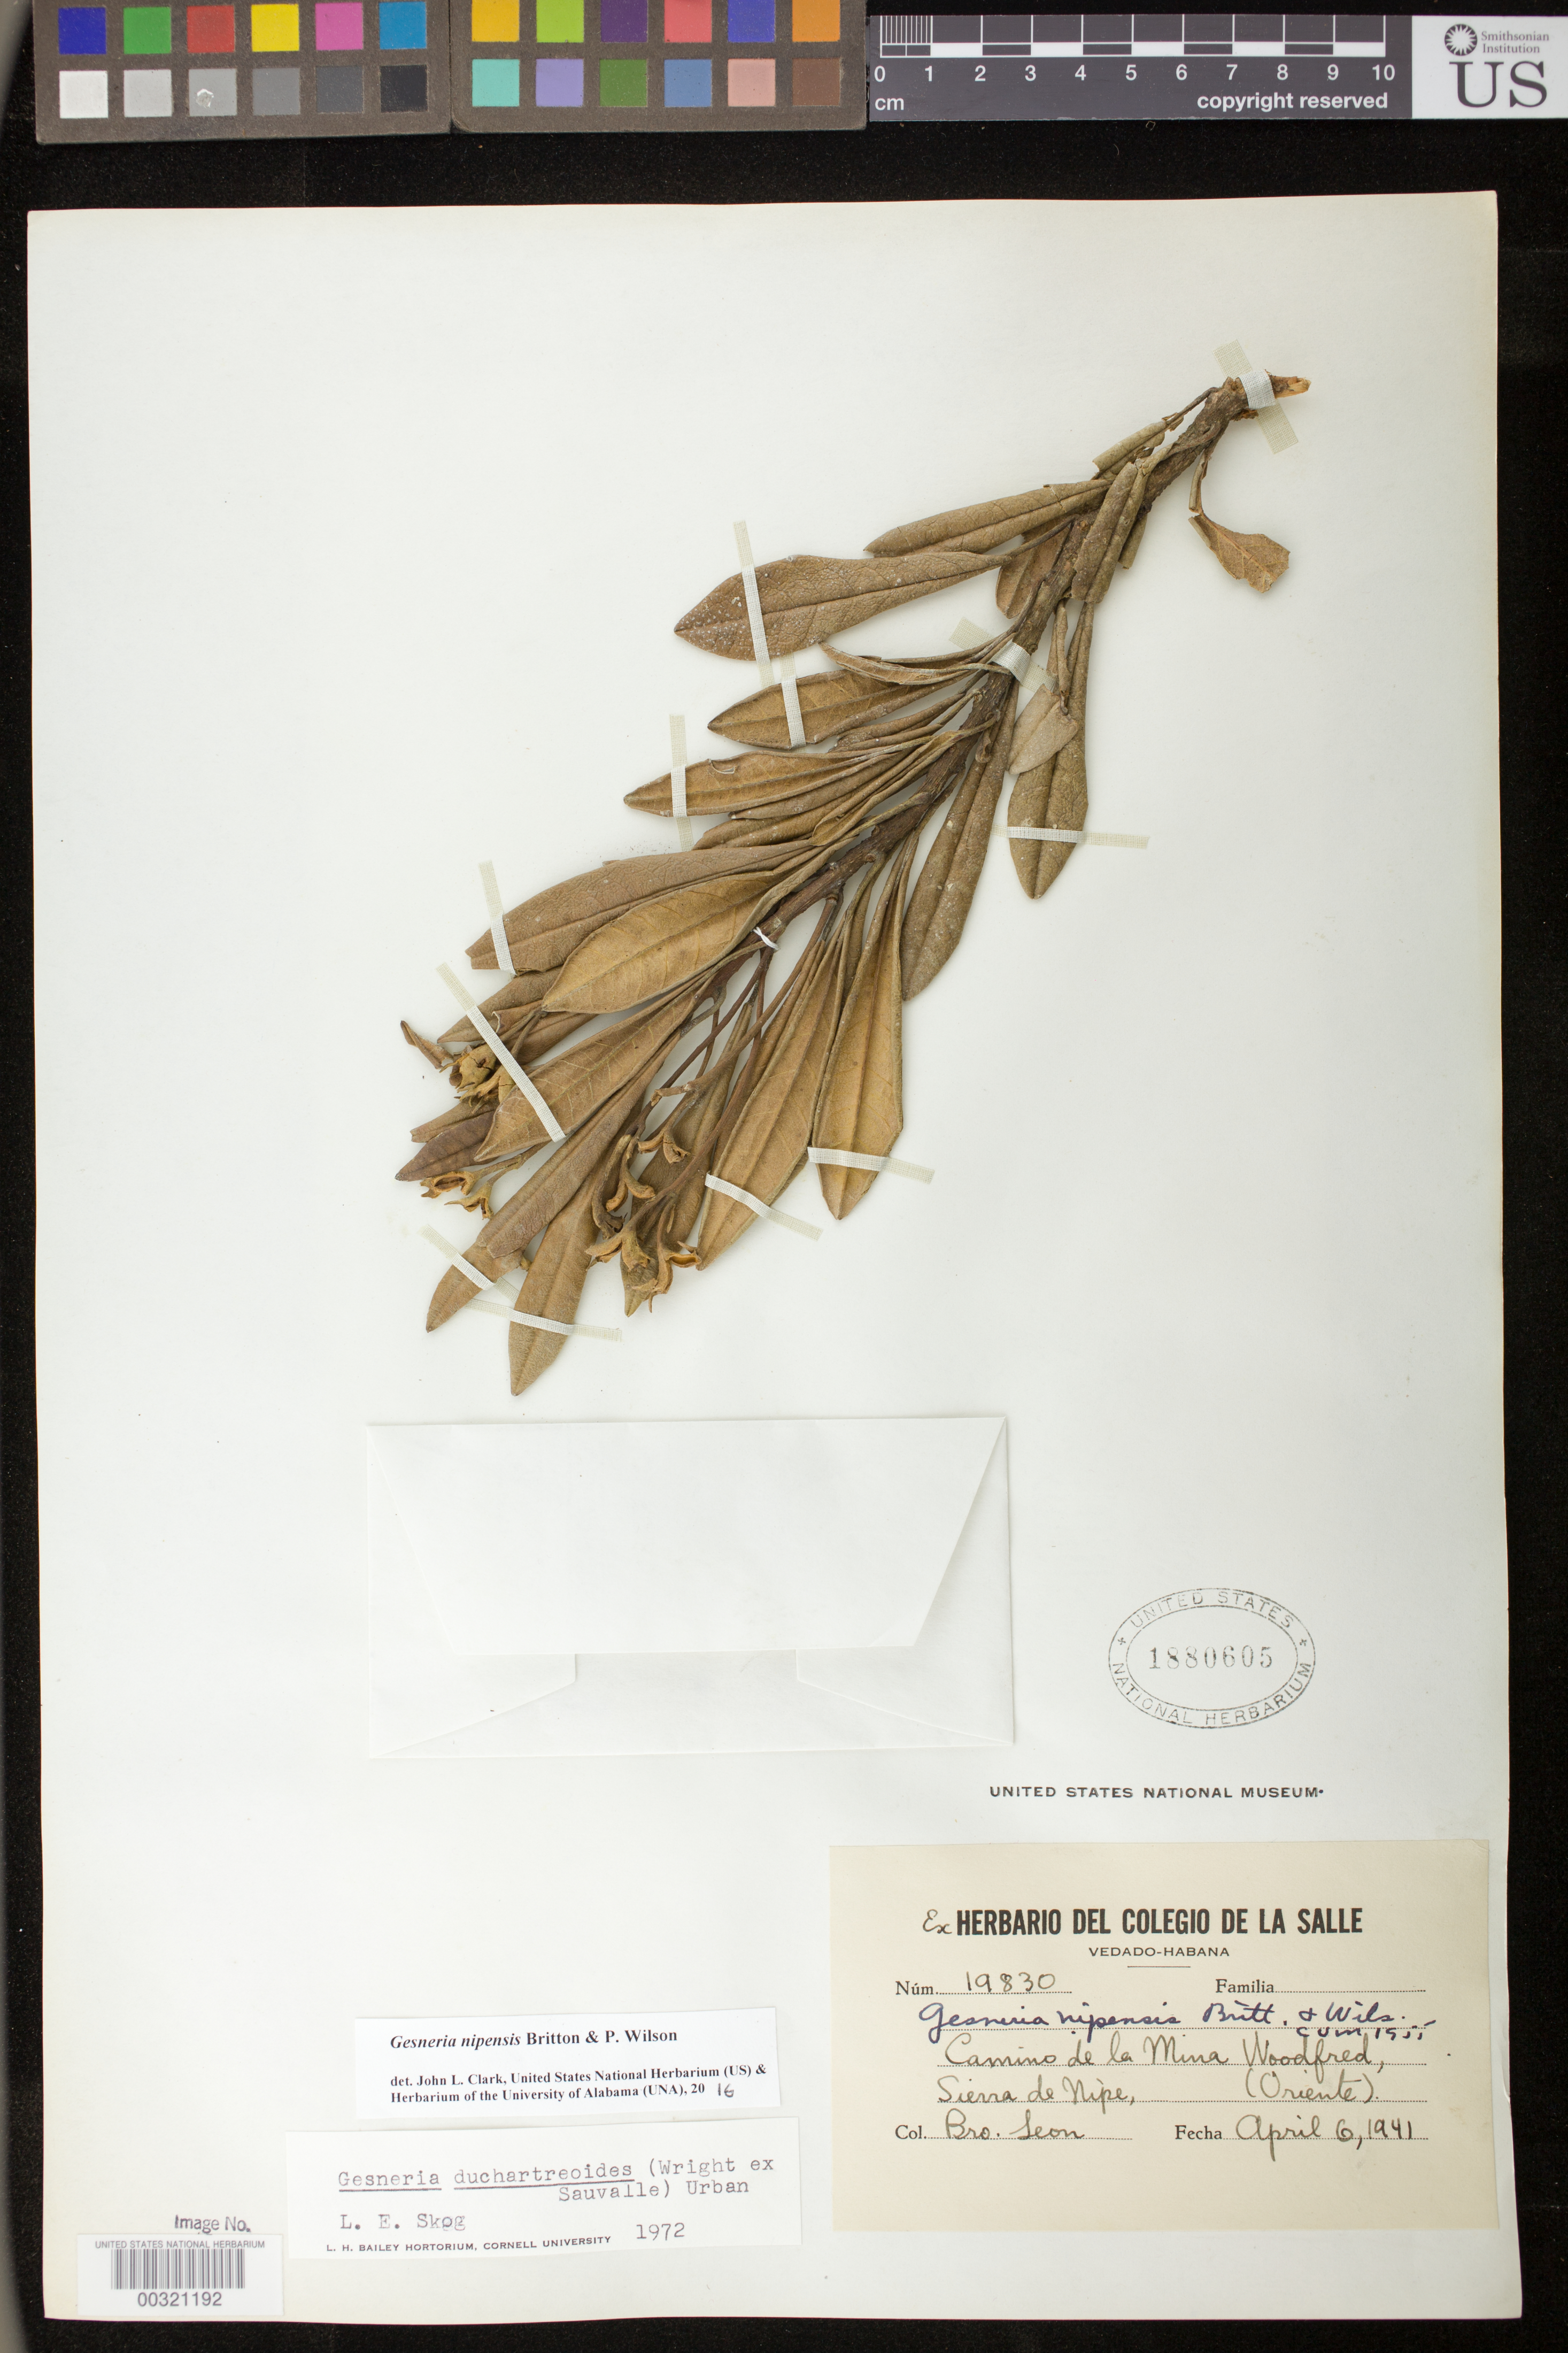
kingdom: Plantae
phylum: Tracheophyta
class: Magnoliopsida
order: Lamiales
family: Gesneriaceae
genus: Gesneria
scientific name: Gesneria nipensis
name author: Britton & P. Wilson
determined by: Clark, J. L., (SEL), The Marie Selby Botanical Garden (UNITED STATES)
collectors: F. Leon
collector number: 19830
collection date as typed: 06 Apr 1941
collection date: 1941-04-06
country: Cuba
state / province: Oriente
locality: Camino de la Mina Woodfred, Sierra de Nipe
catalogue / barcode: US 1880605